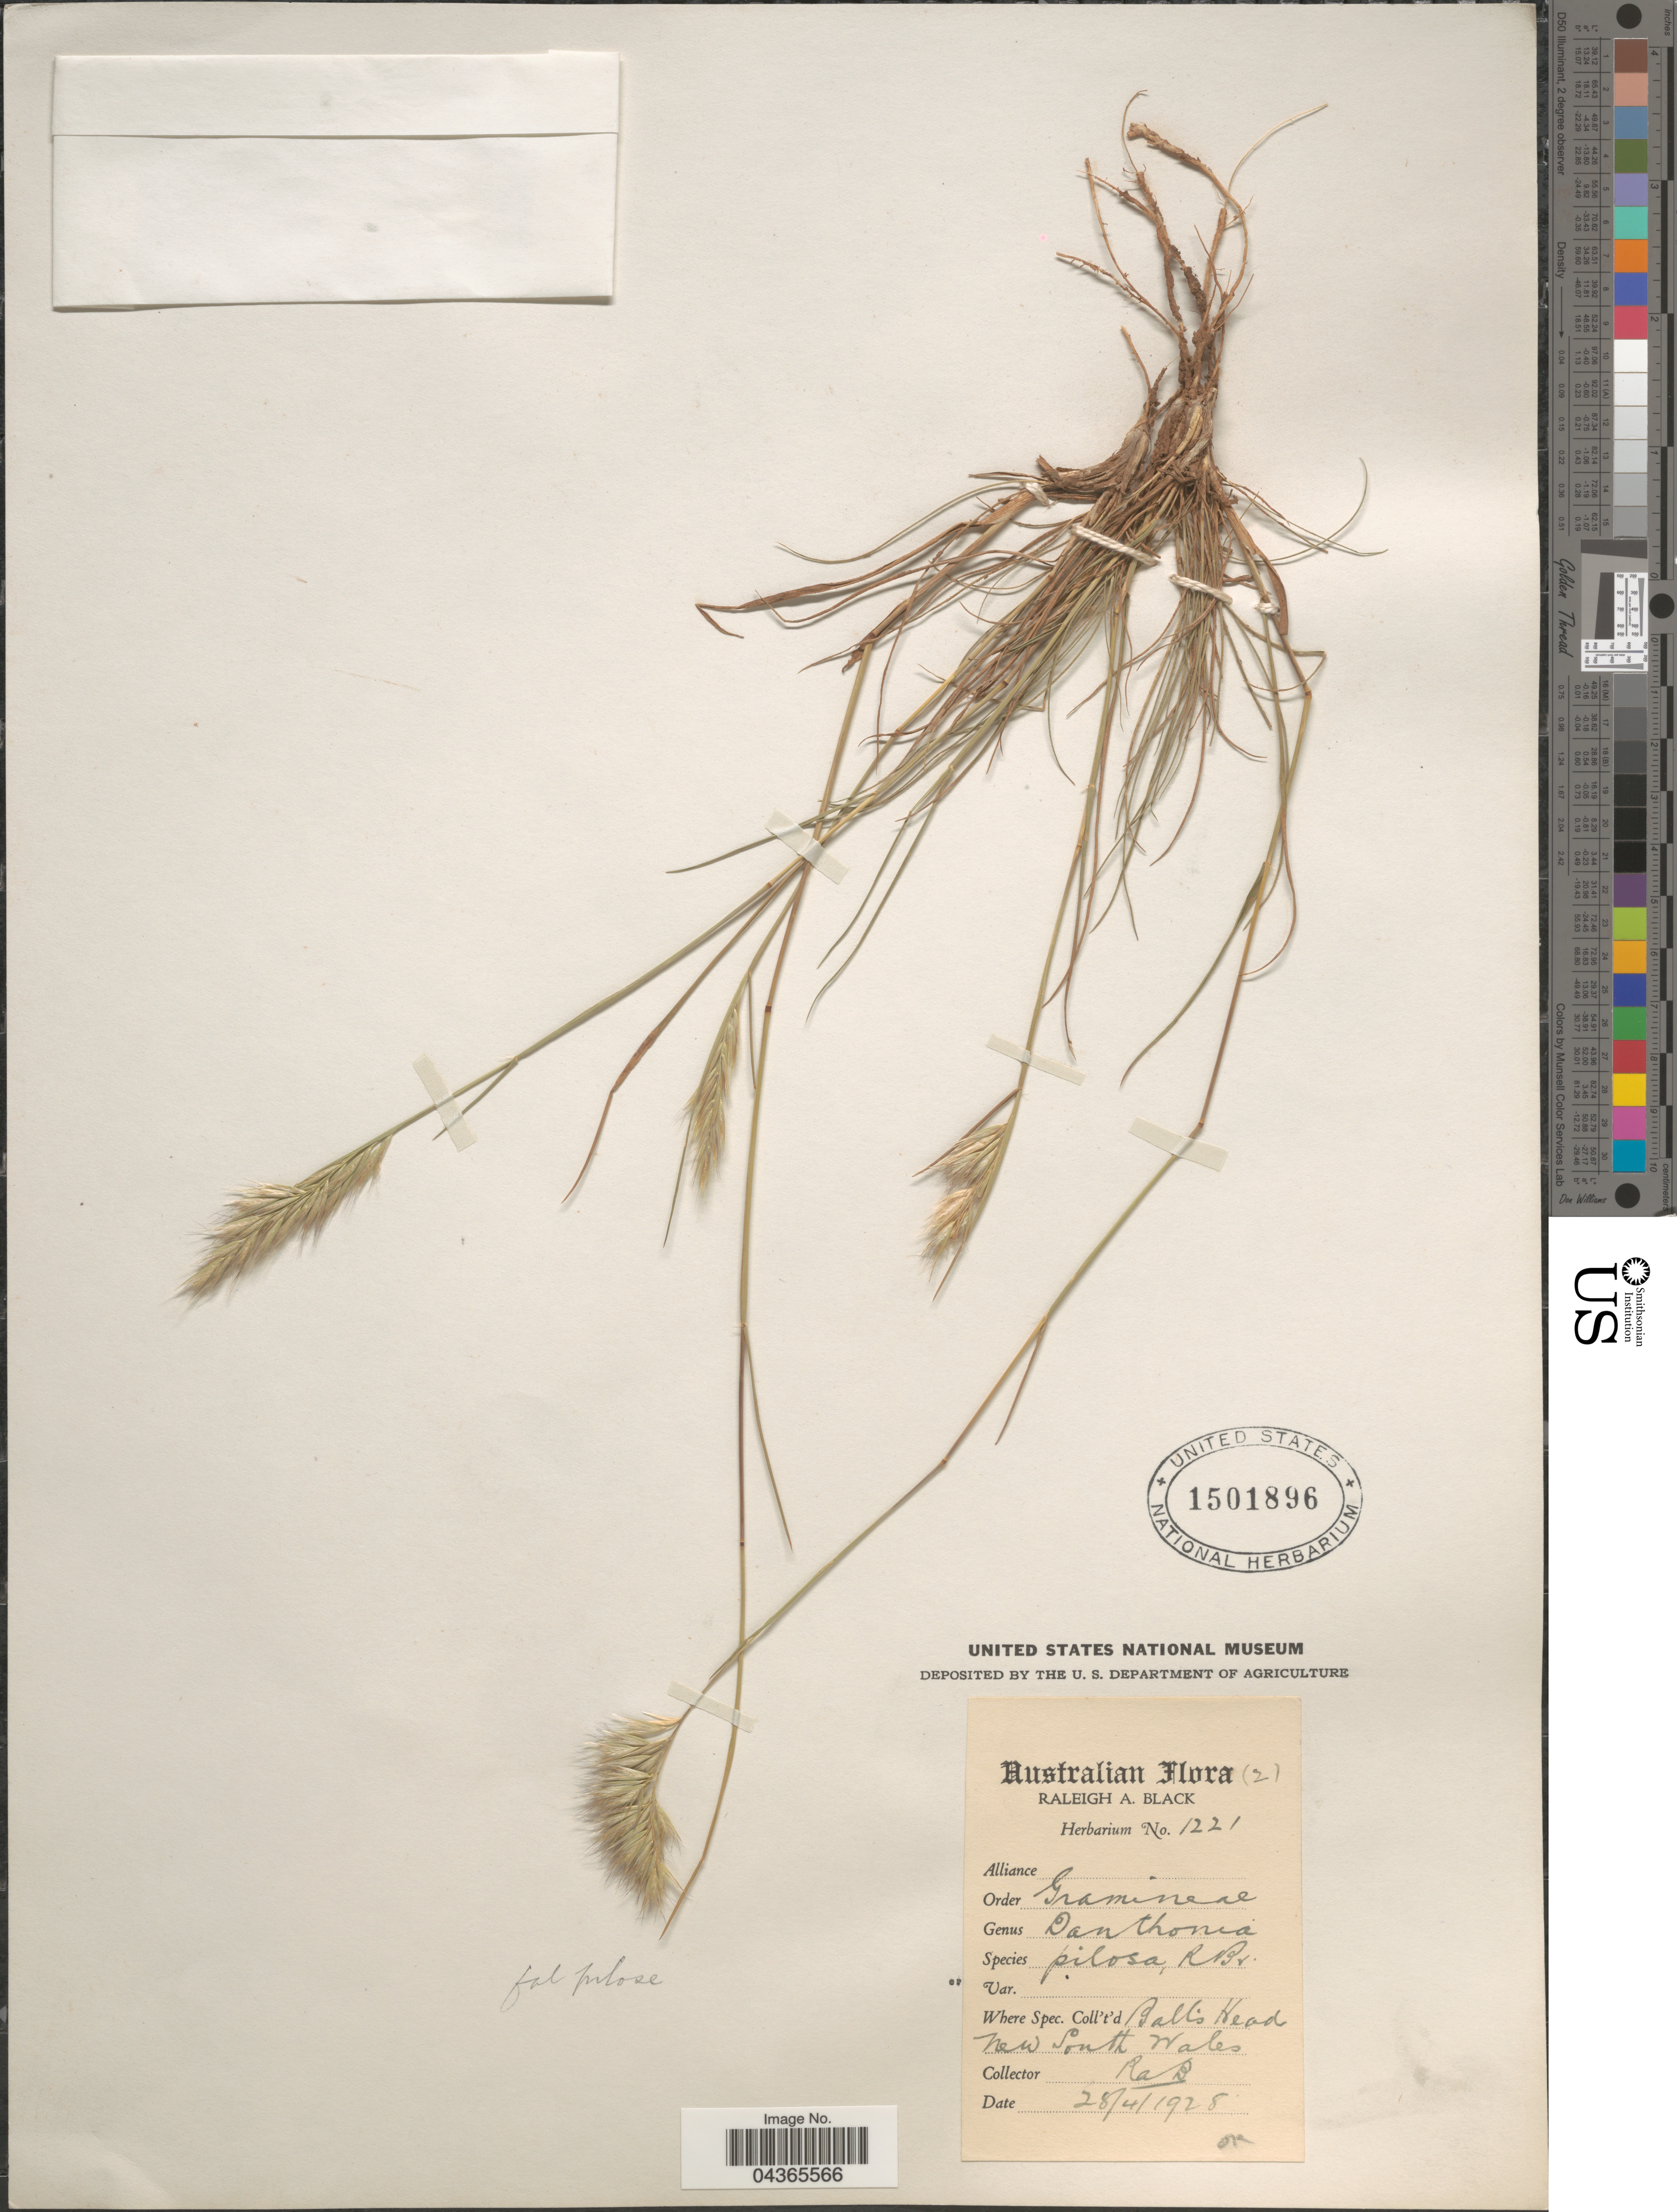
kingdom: Plantae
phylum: Tracheophyta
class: Liliopsida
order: Poales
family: Poaceae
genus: Rytidosperma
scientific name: Rytidosperma pilosum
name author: (R. Br.) Connor & Edgar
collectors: R. A. Black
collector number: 1221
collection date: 1928-04-28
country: Australia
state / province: New South Wales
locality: Ball's Head.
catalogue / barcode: US 1501896